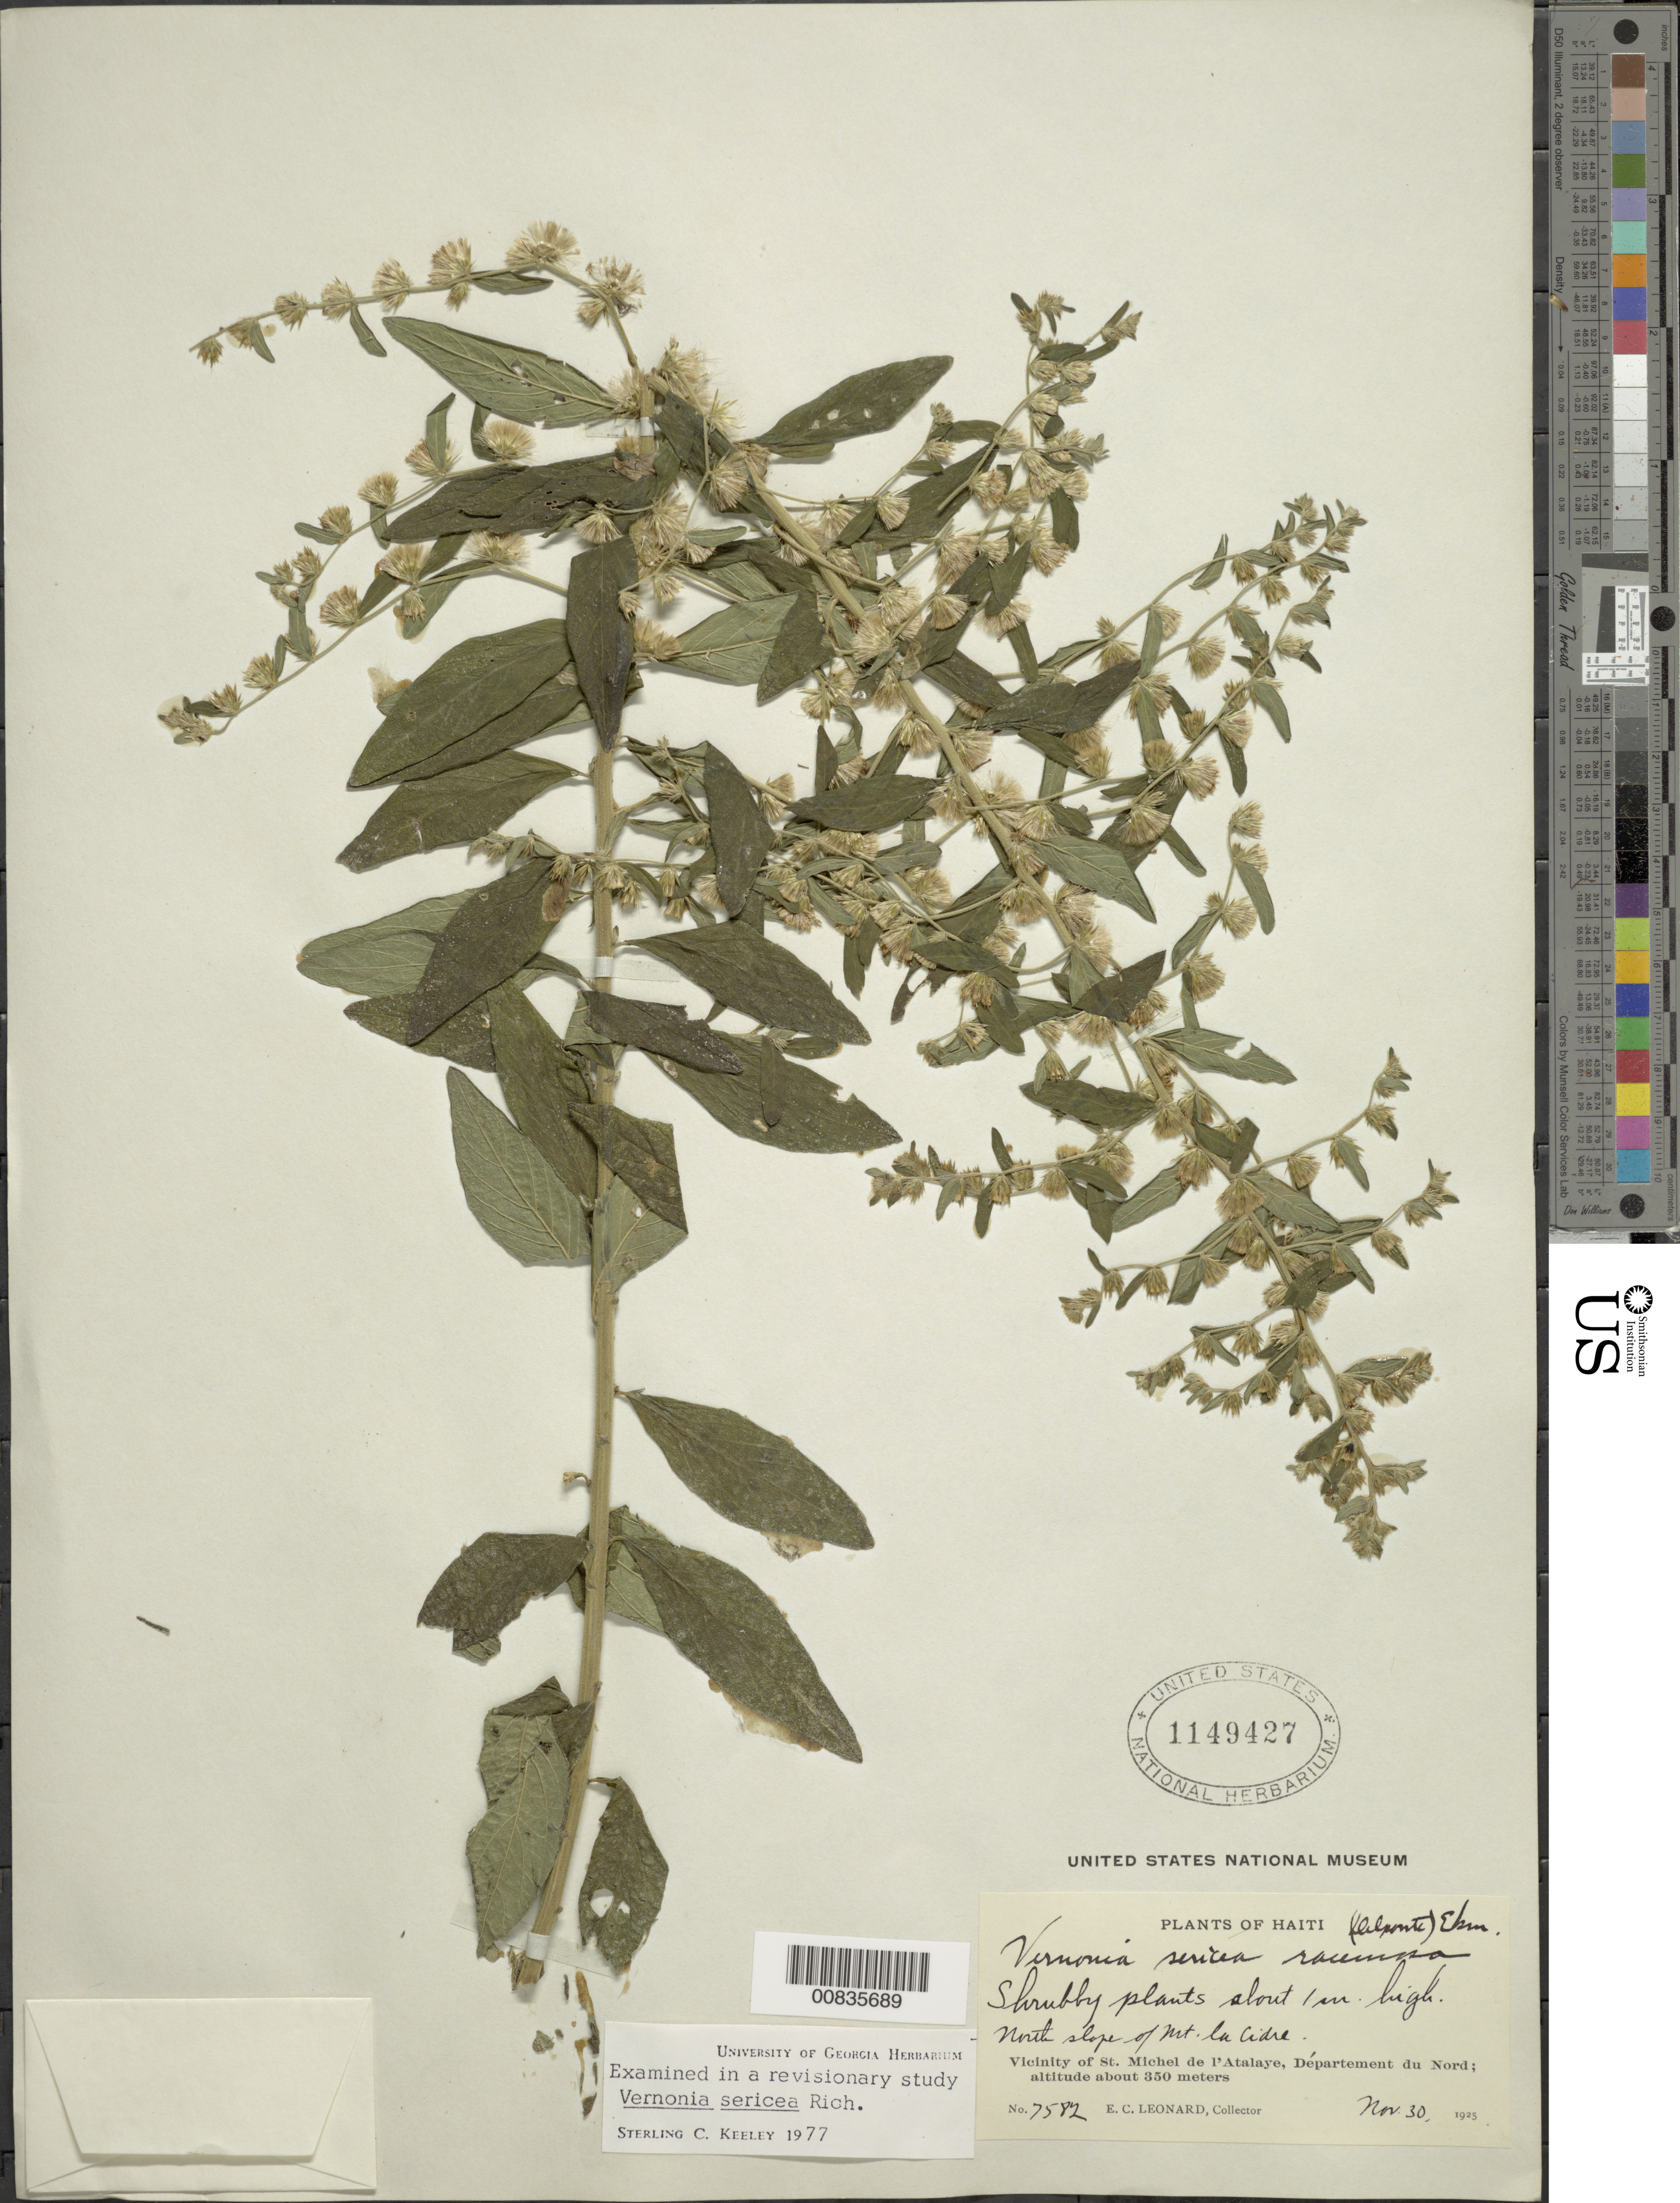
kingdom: Plantae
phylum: Tracheophyta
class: Magnoliopsida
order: Asterales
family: Asteraceae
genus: Lepidaploa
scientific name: Lepidaploa sericea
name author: (Rich.) H. Rob.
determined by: Keeley, S. C.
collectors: E. C. Leonard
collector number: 7582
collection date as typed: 30 Nov 1925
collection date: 1925-11-30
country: Haiti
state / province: Artibonite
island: Hispaniola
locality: Vicinity of St. Michel de l'Atalaye, north slope of Mt. la Cidre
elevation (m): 350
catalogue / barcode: US 1149427